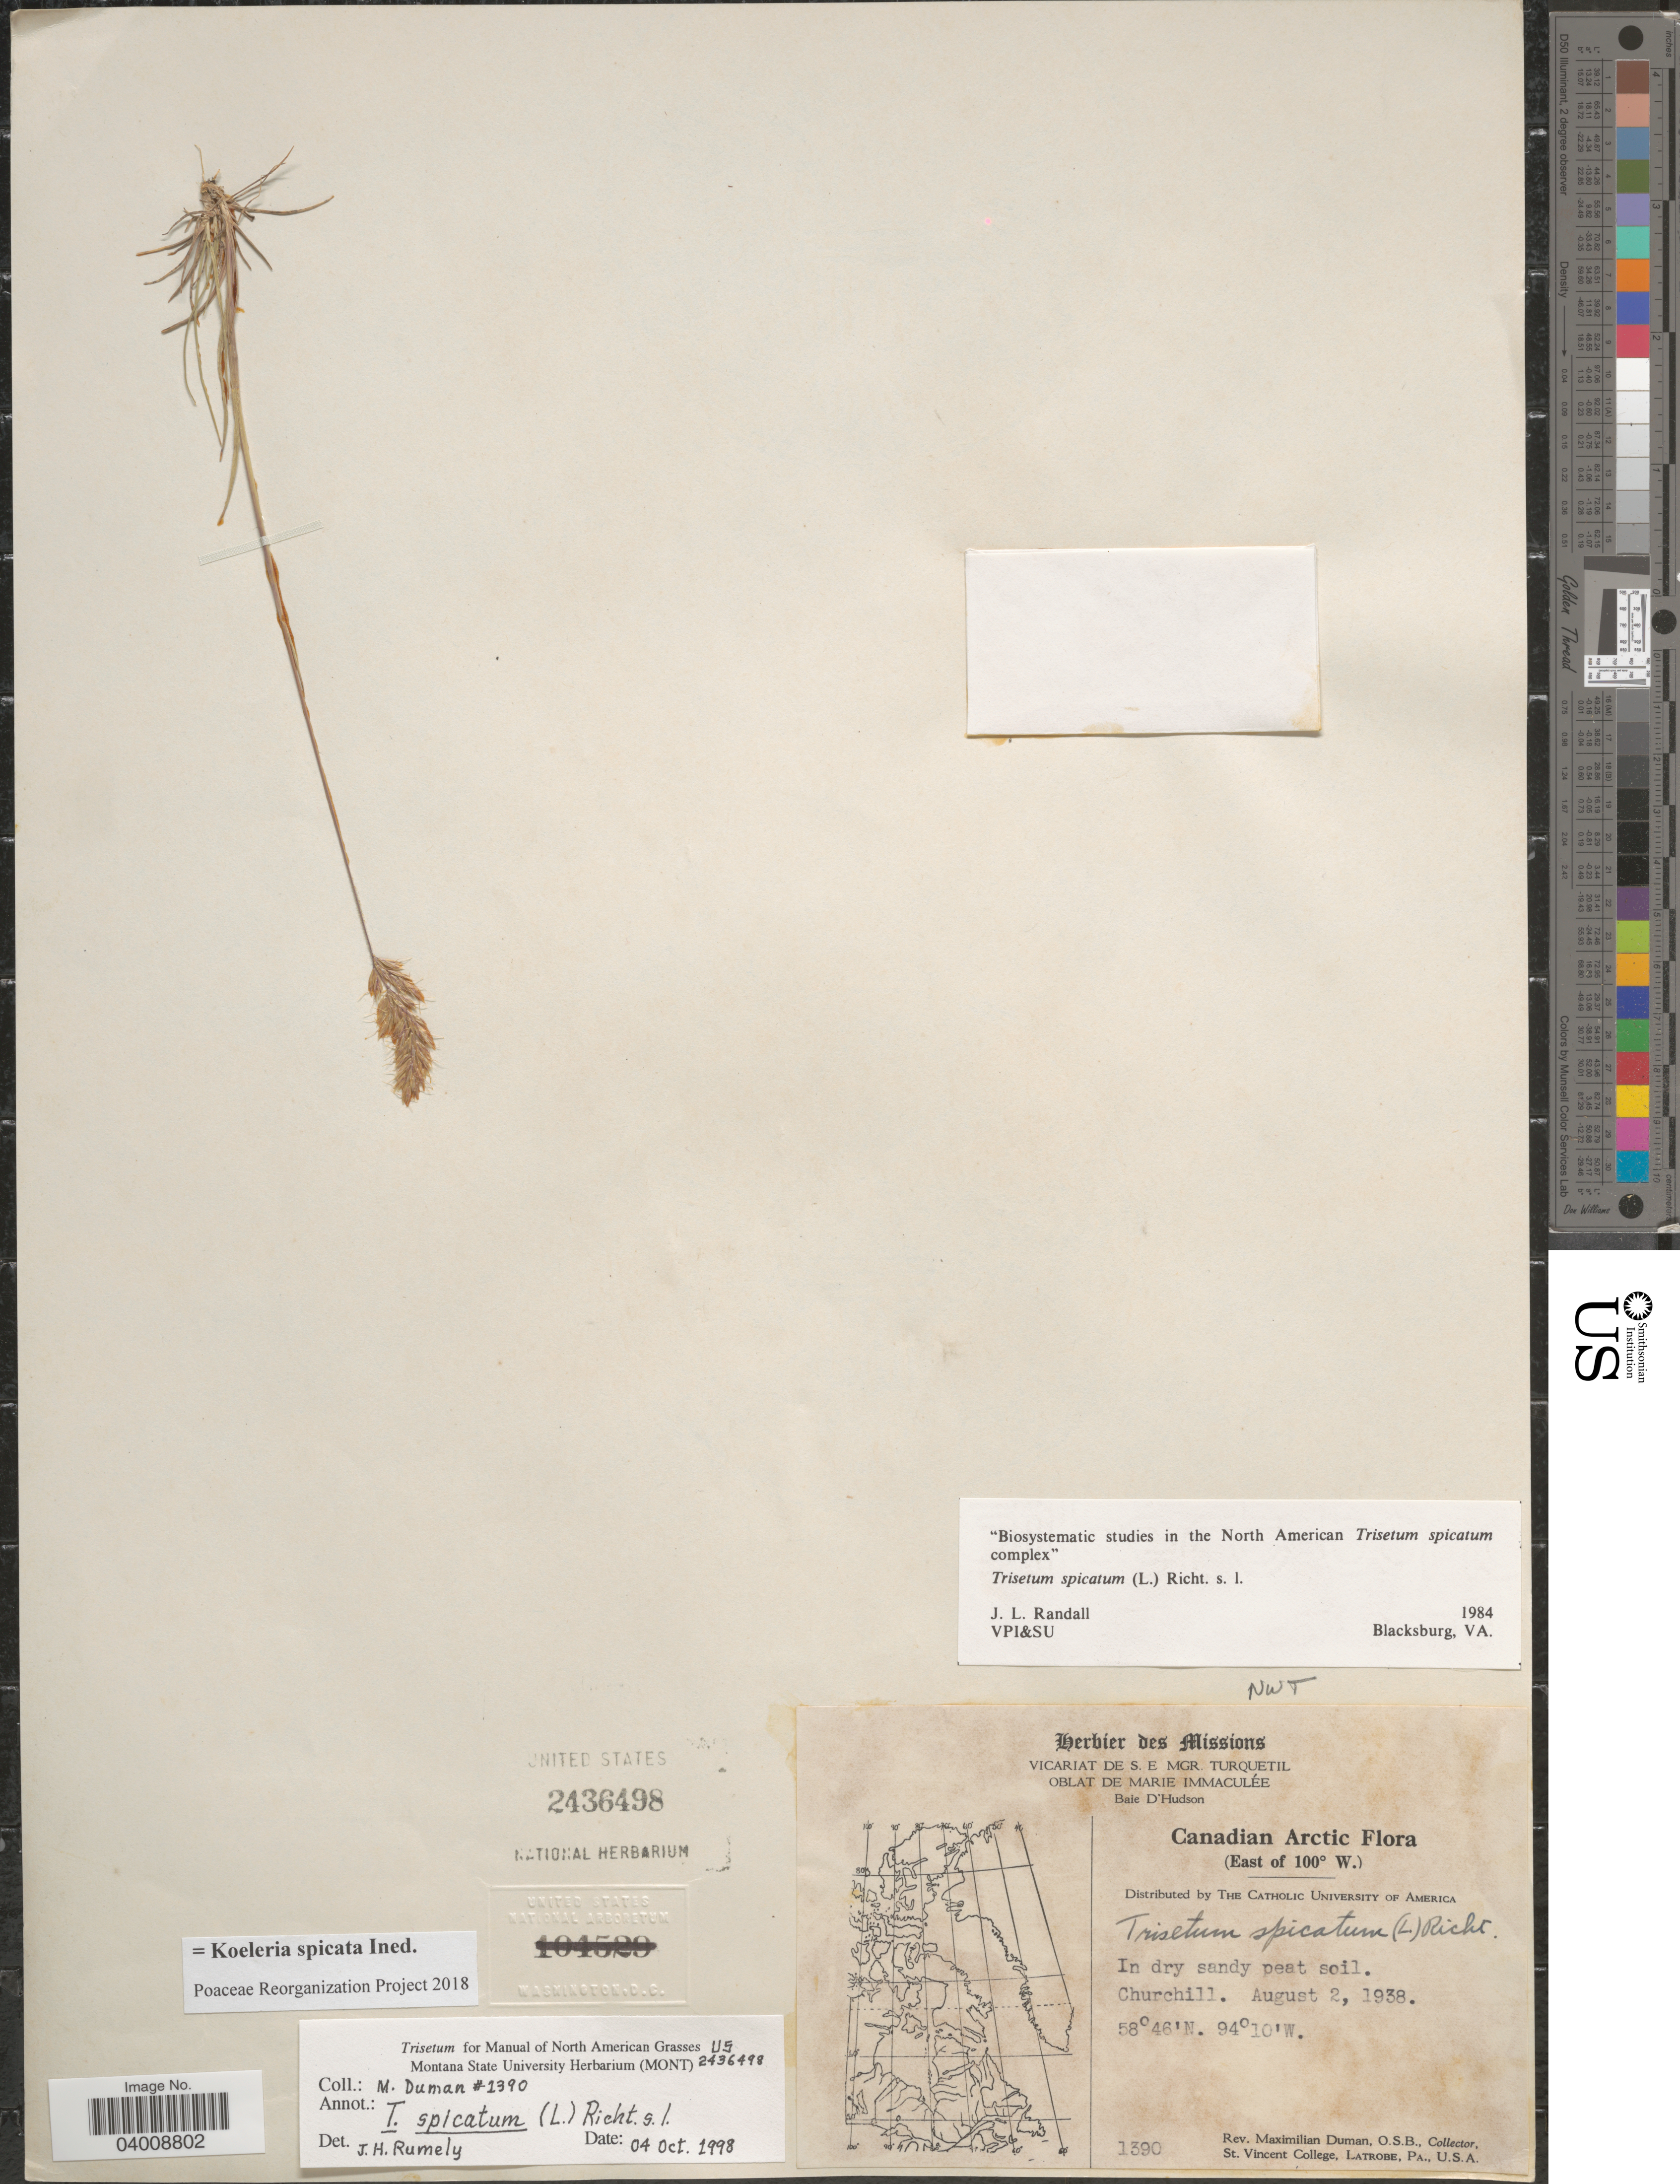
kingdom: Plantae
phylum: Tracheophyta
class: Liliopsida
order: Poales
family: Poaceae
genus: Koeleria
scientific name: Koeleria spicata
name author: (L.) Barberá et al.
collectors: M. Duman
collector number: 1390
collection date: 1938-08-02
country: Canada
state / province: Northwest Territories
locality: Canadian Arctic. (East of 100° W.) Churchill.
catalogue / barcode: US 2436498